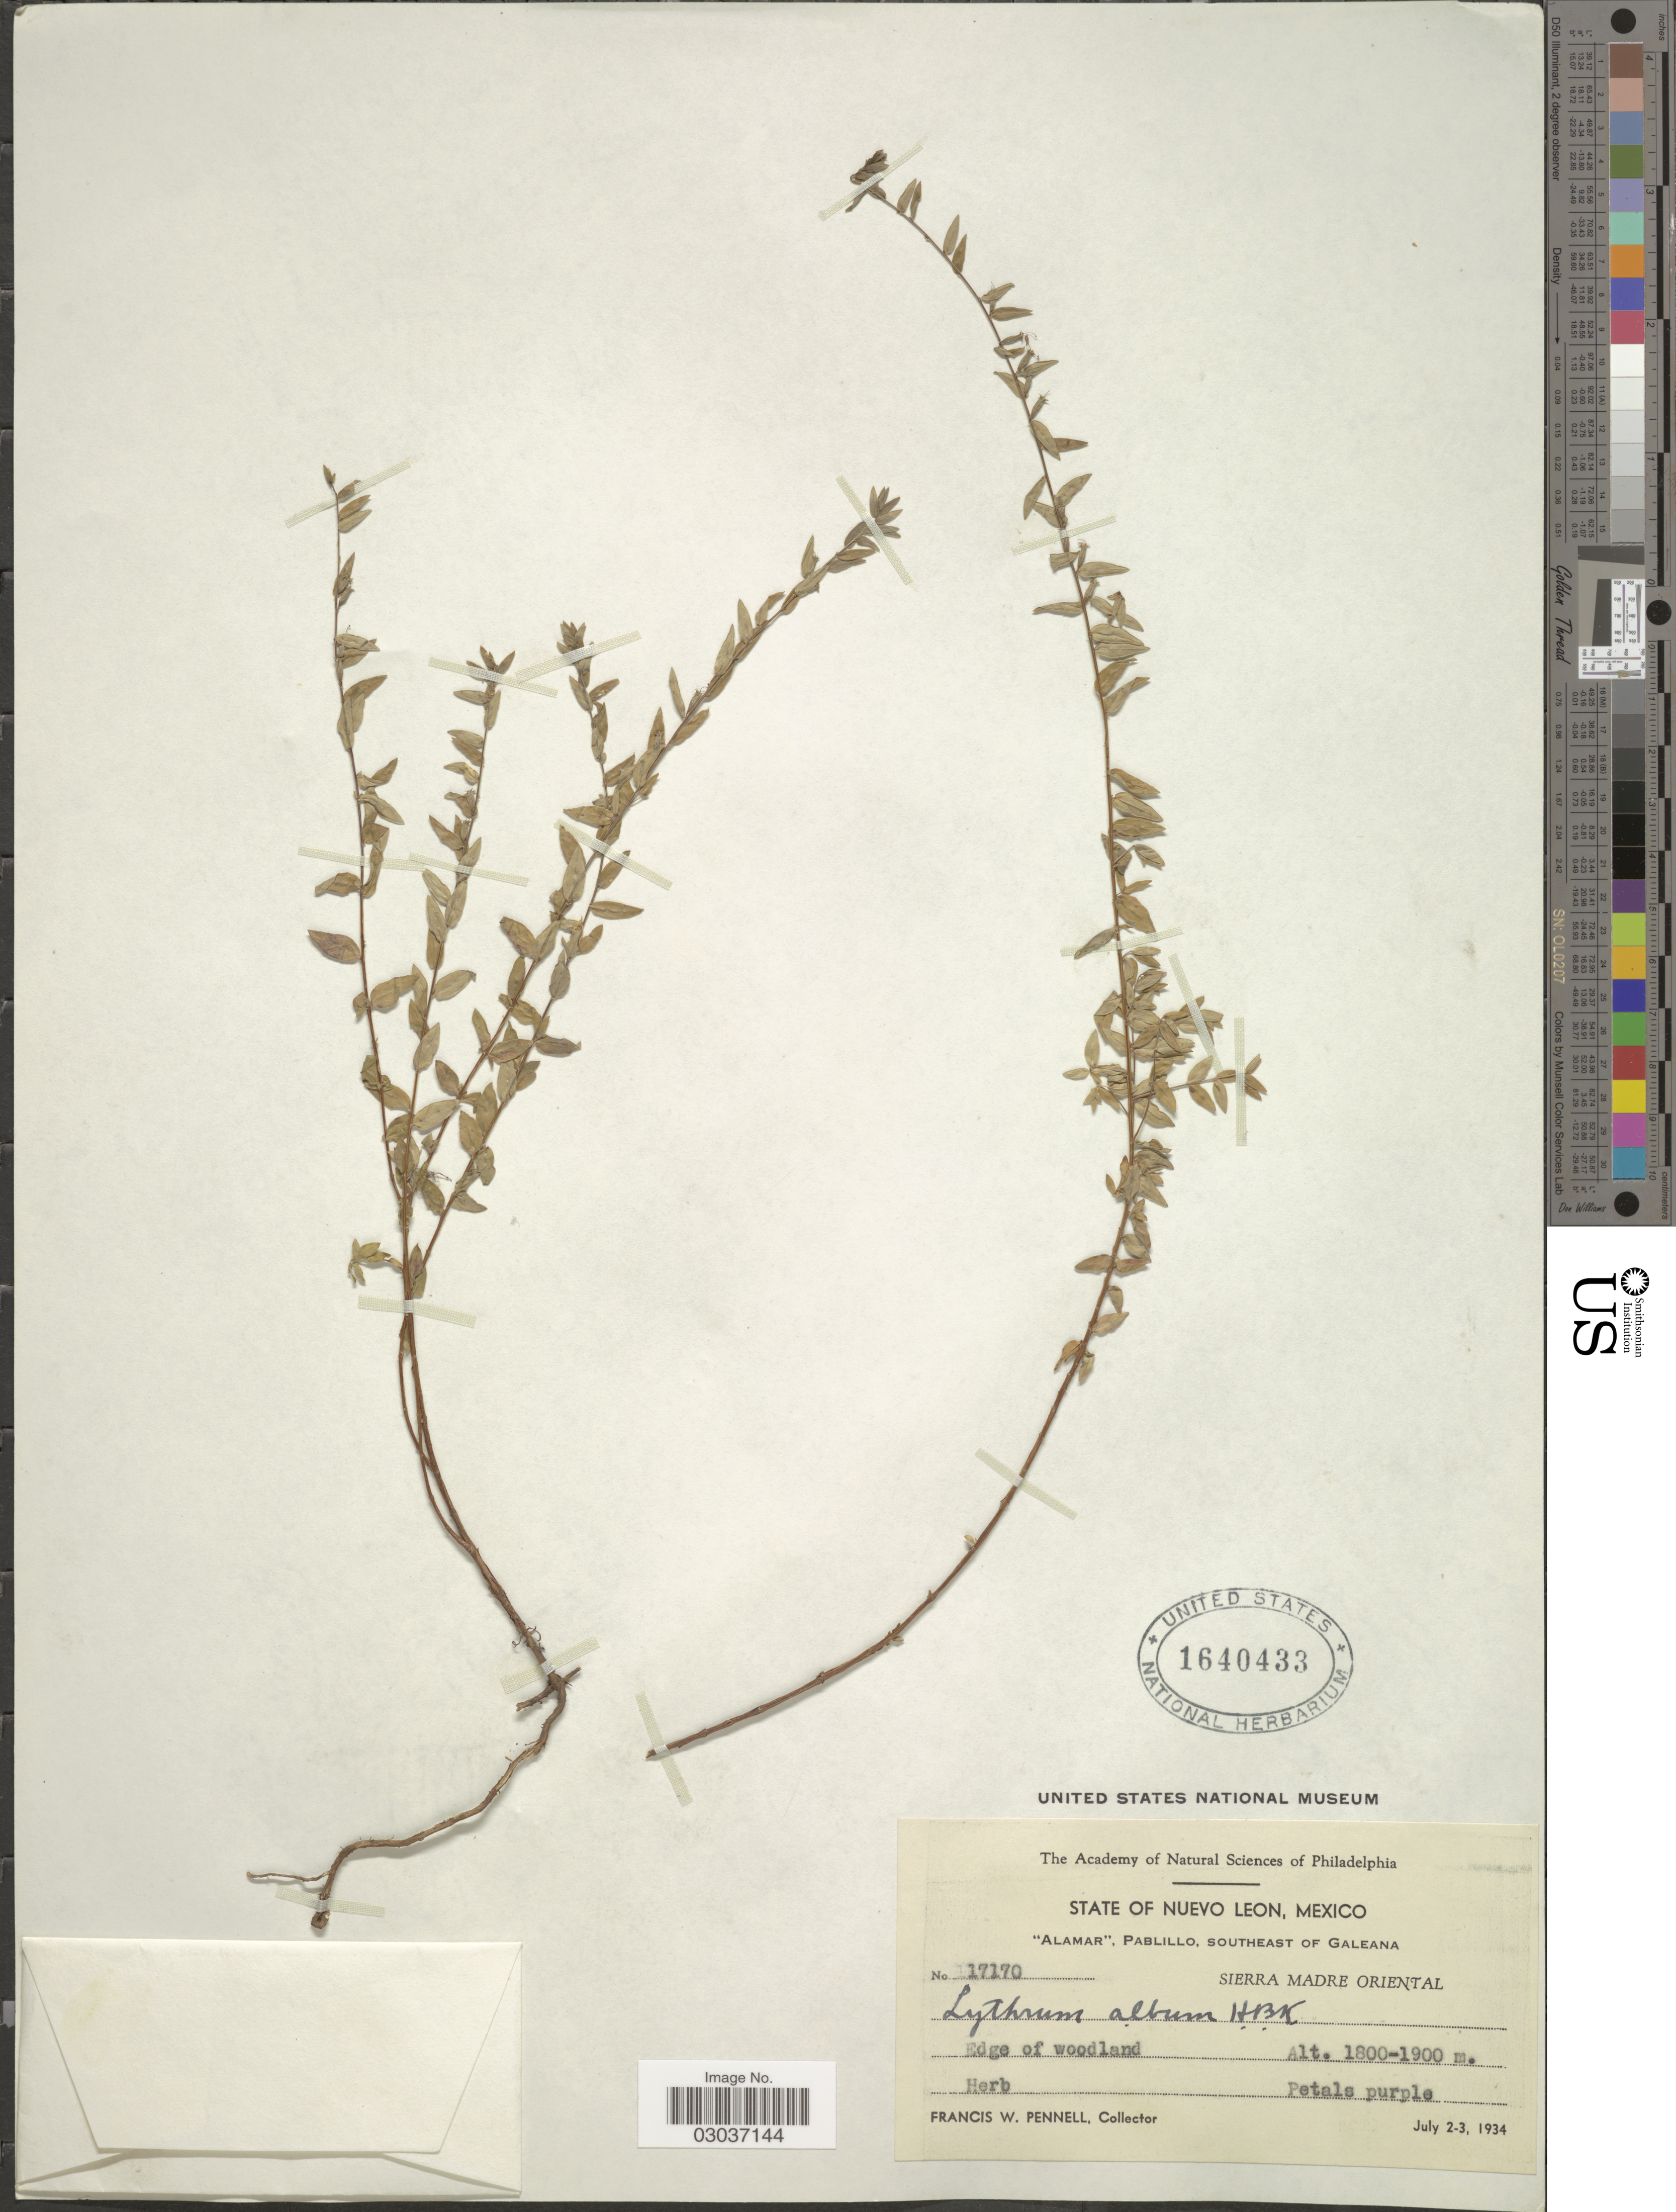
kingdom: Plantae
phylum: Tracheophyta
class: Magnoliopsida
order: Myrtales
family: Lythraceae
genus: Lythrum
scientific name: Lythrum album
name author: Kunth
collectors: F. W. Pennell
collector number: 17170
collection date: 1934-07-02/1934-07-03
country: Mexico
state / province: Nuevo León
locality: Alamar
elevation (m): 1800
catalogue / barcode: US 1640433